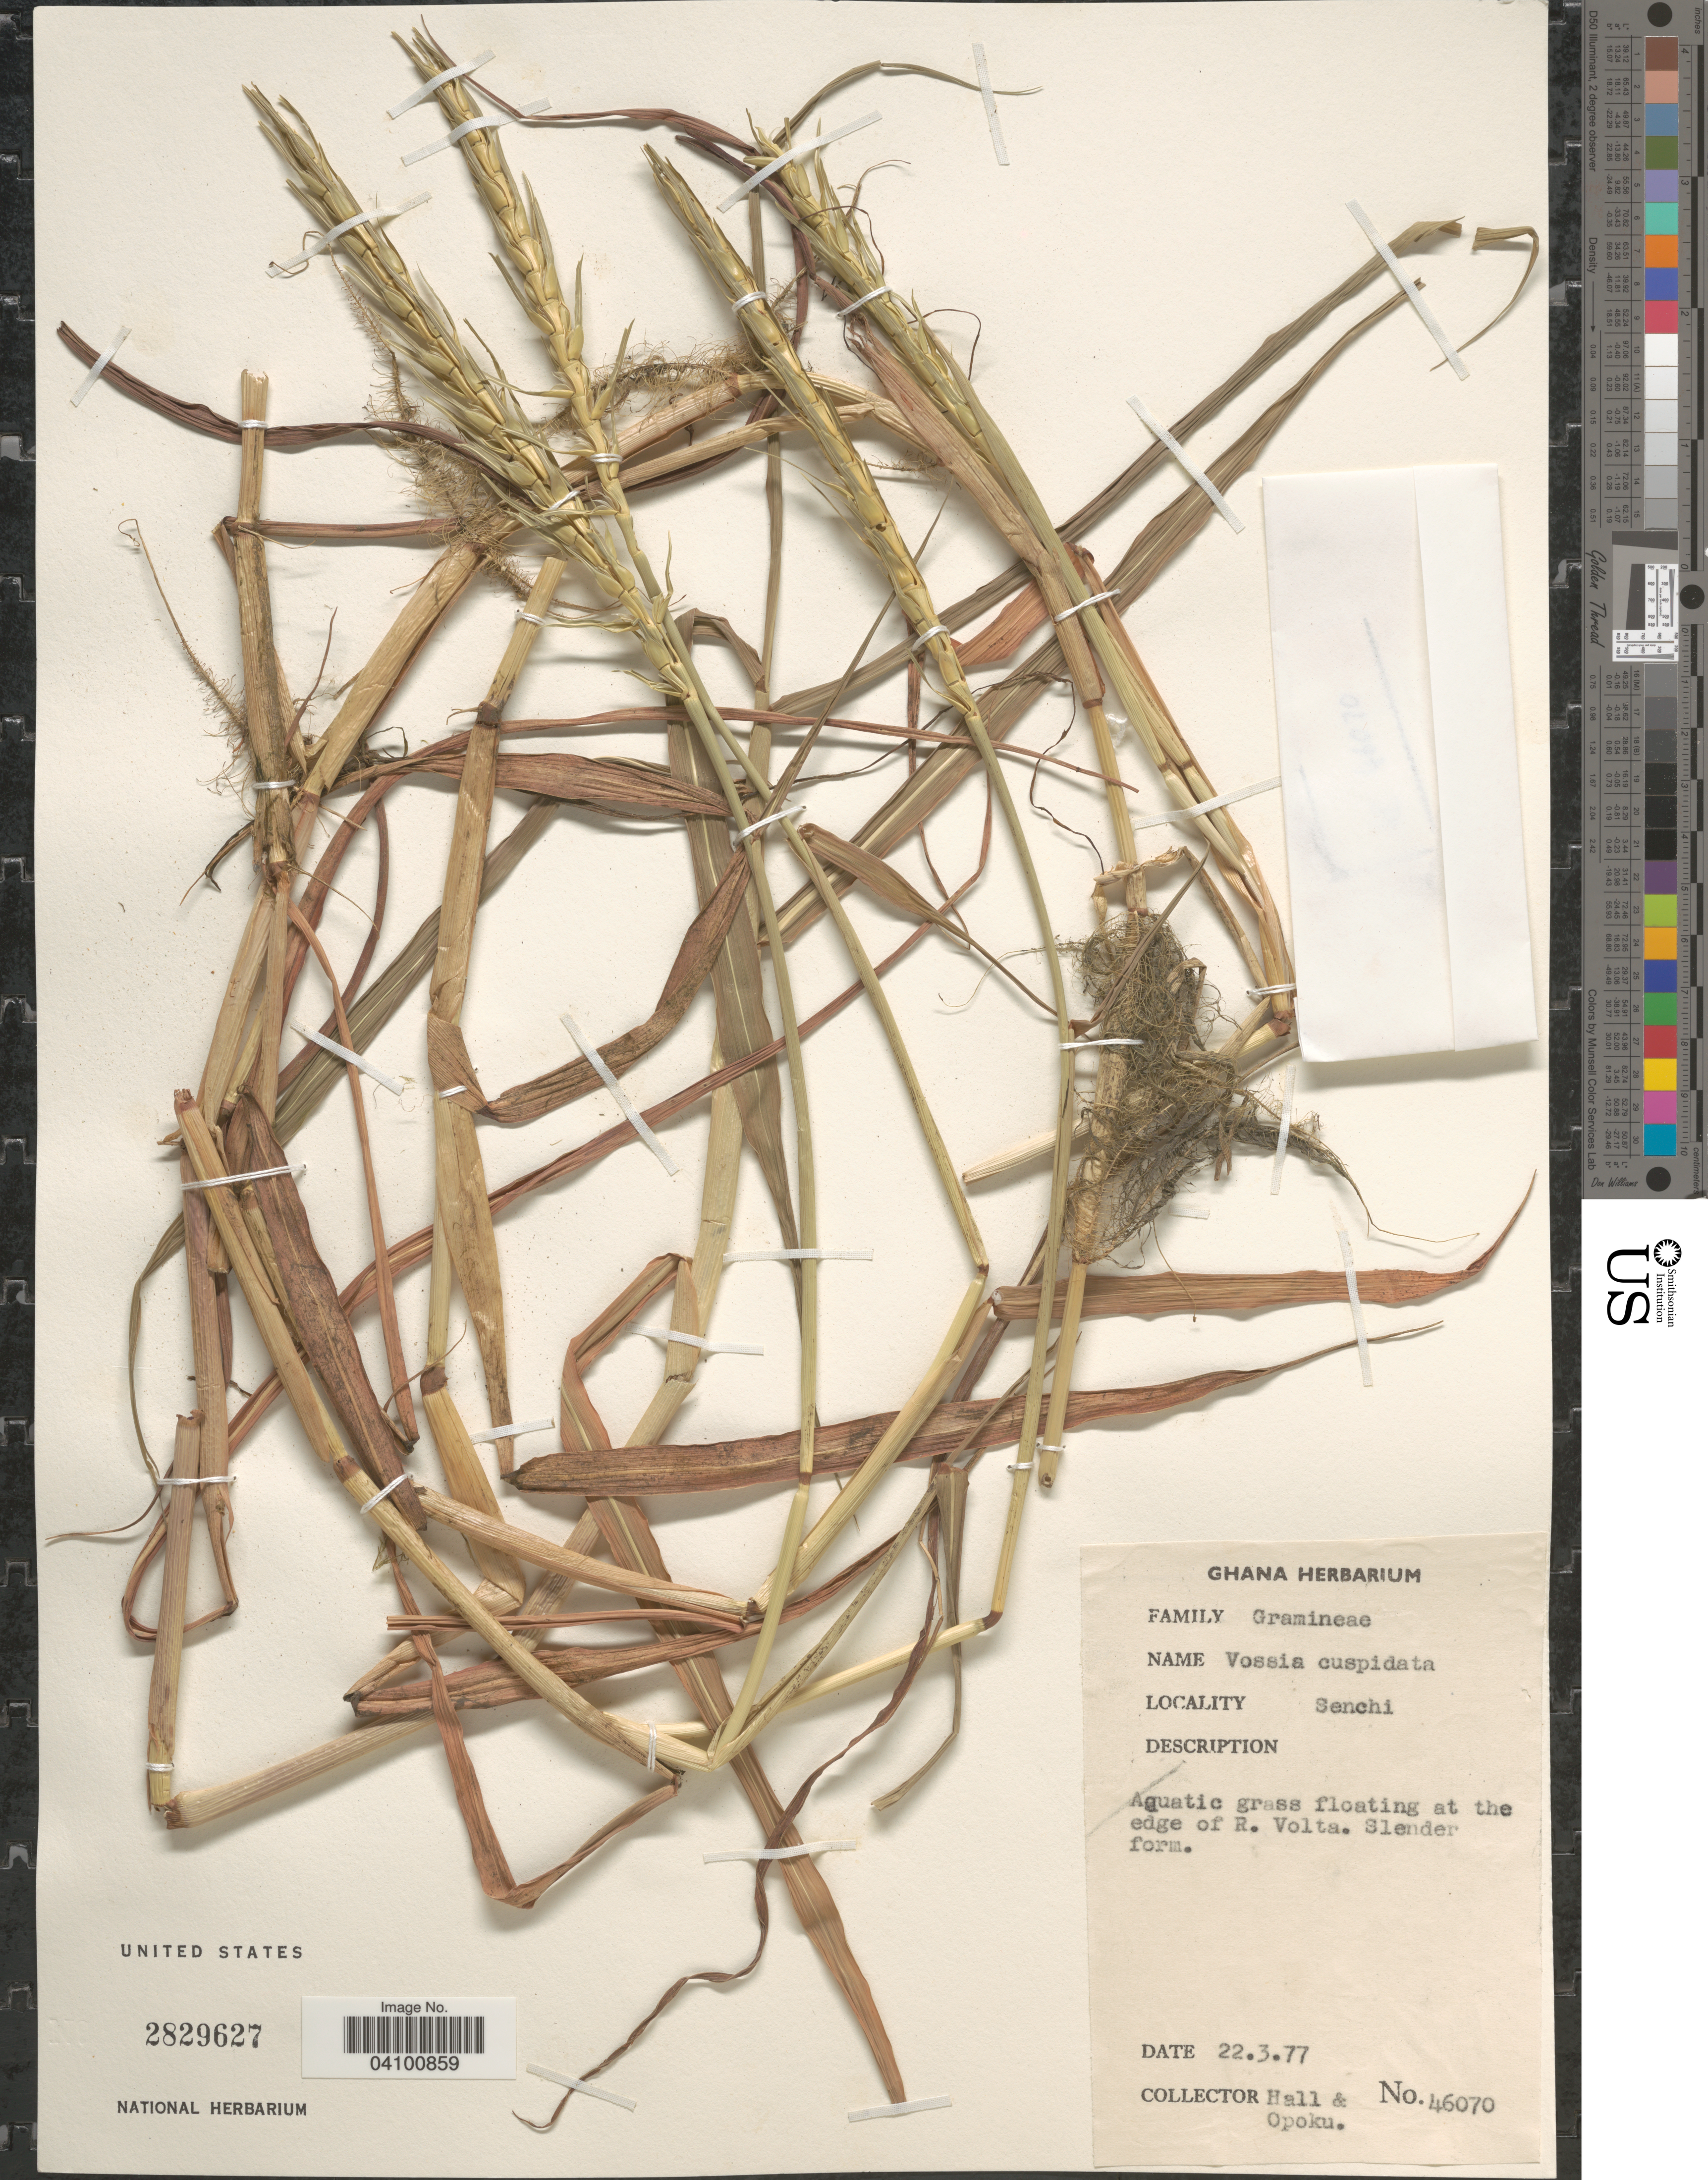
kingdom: Plantae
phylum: Tracheophyta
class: Liliopsida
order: Poales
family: Poaceae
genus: Vossia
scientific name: Vossia cuspidata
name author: Baill.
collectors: -- Hall & Opoku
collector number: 46070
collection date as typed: Transcribed d/m/y: 22/3/77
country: Ghana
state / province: Volta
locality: Senchi. At the edge of R. Volta.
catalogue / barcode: US 2829627